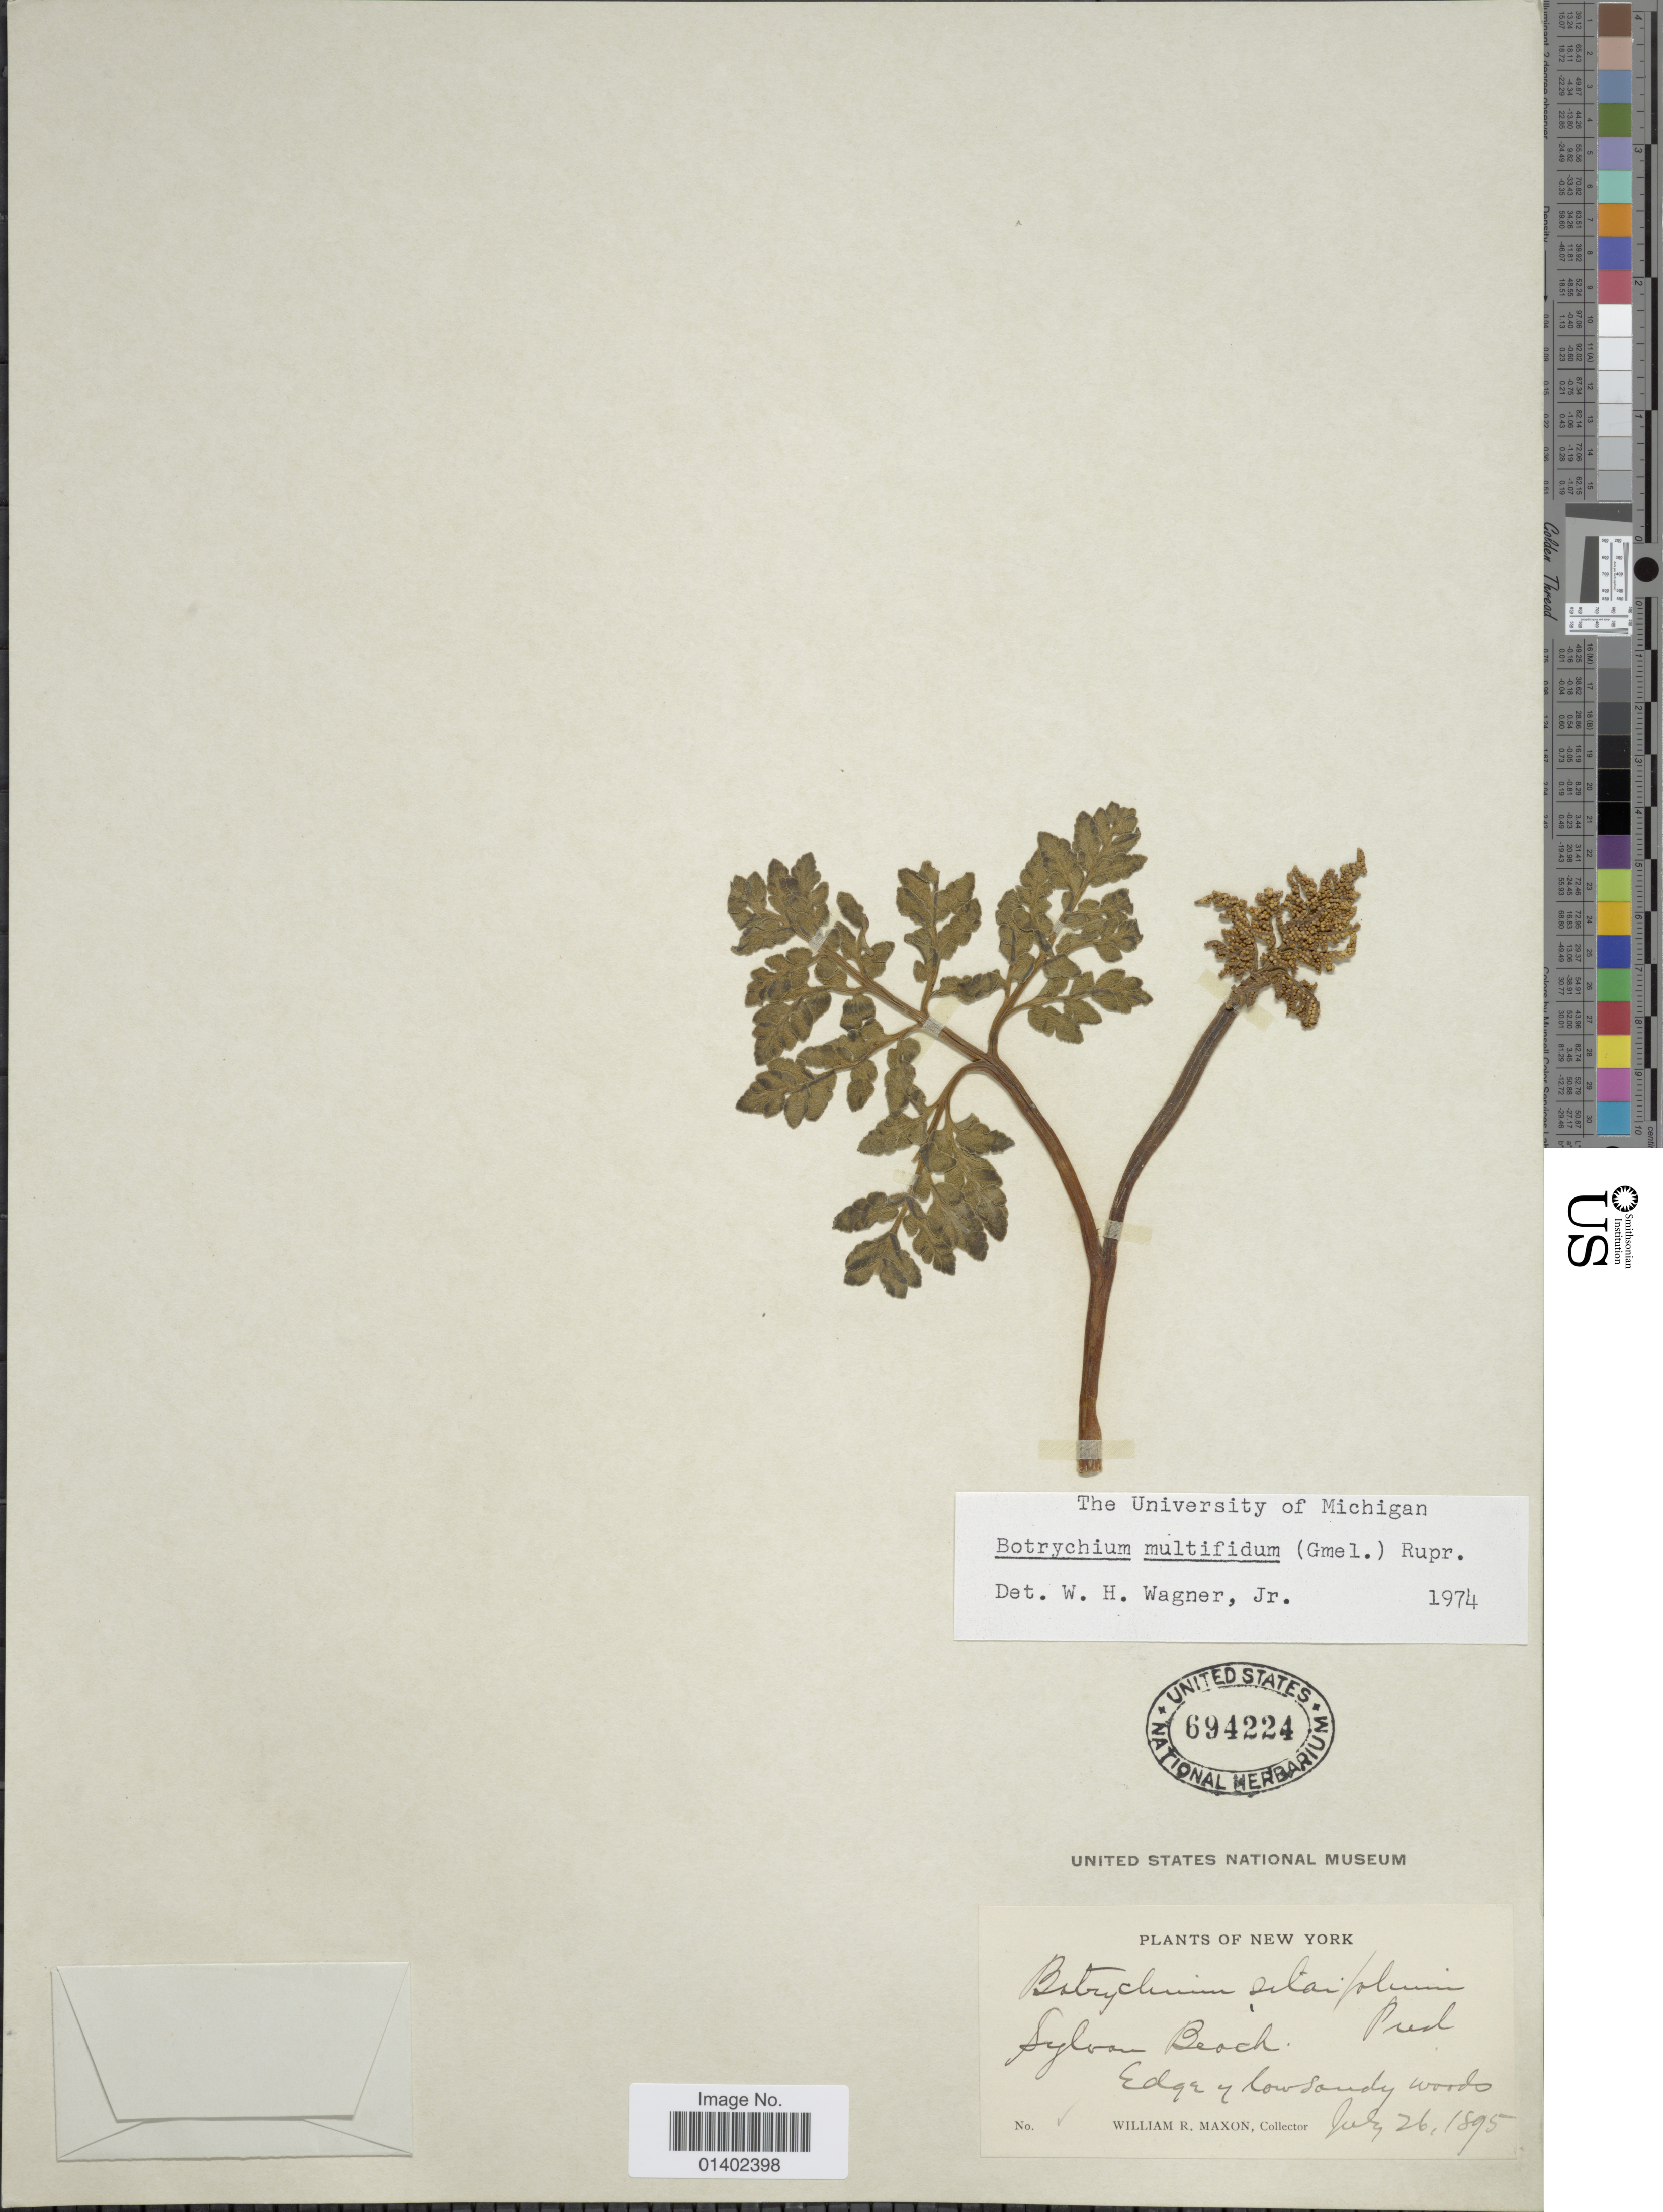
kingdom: Plantae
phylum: Tracheophyta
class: Polypodiopsida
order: Ophioglossales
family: Ophioglossaceae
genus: Botrychium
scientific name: Botrychium multifidum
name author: (J.F. Gmel.) Rupr.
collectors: W. R. Maxon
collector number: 1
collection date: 1895-07-26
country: United States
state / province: New York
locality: Sylvan Beach. Edge of low sandy woods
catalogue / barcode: US 694224